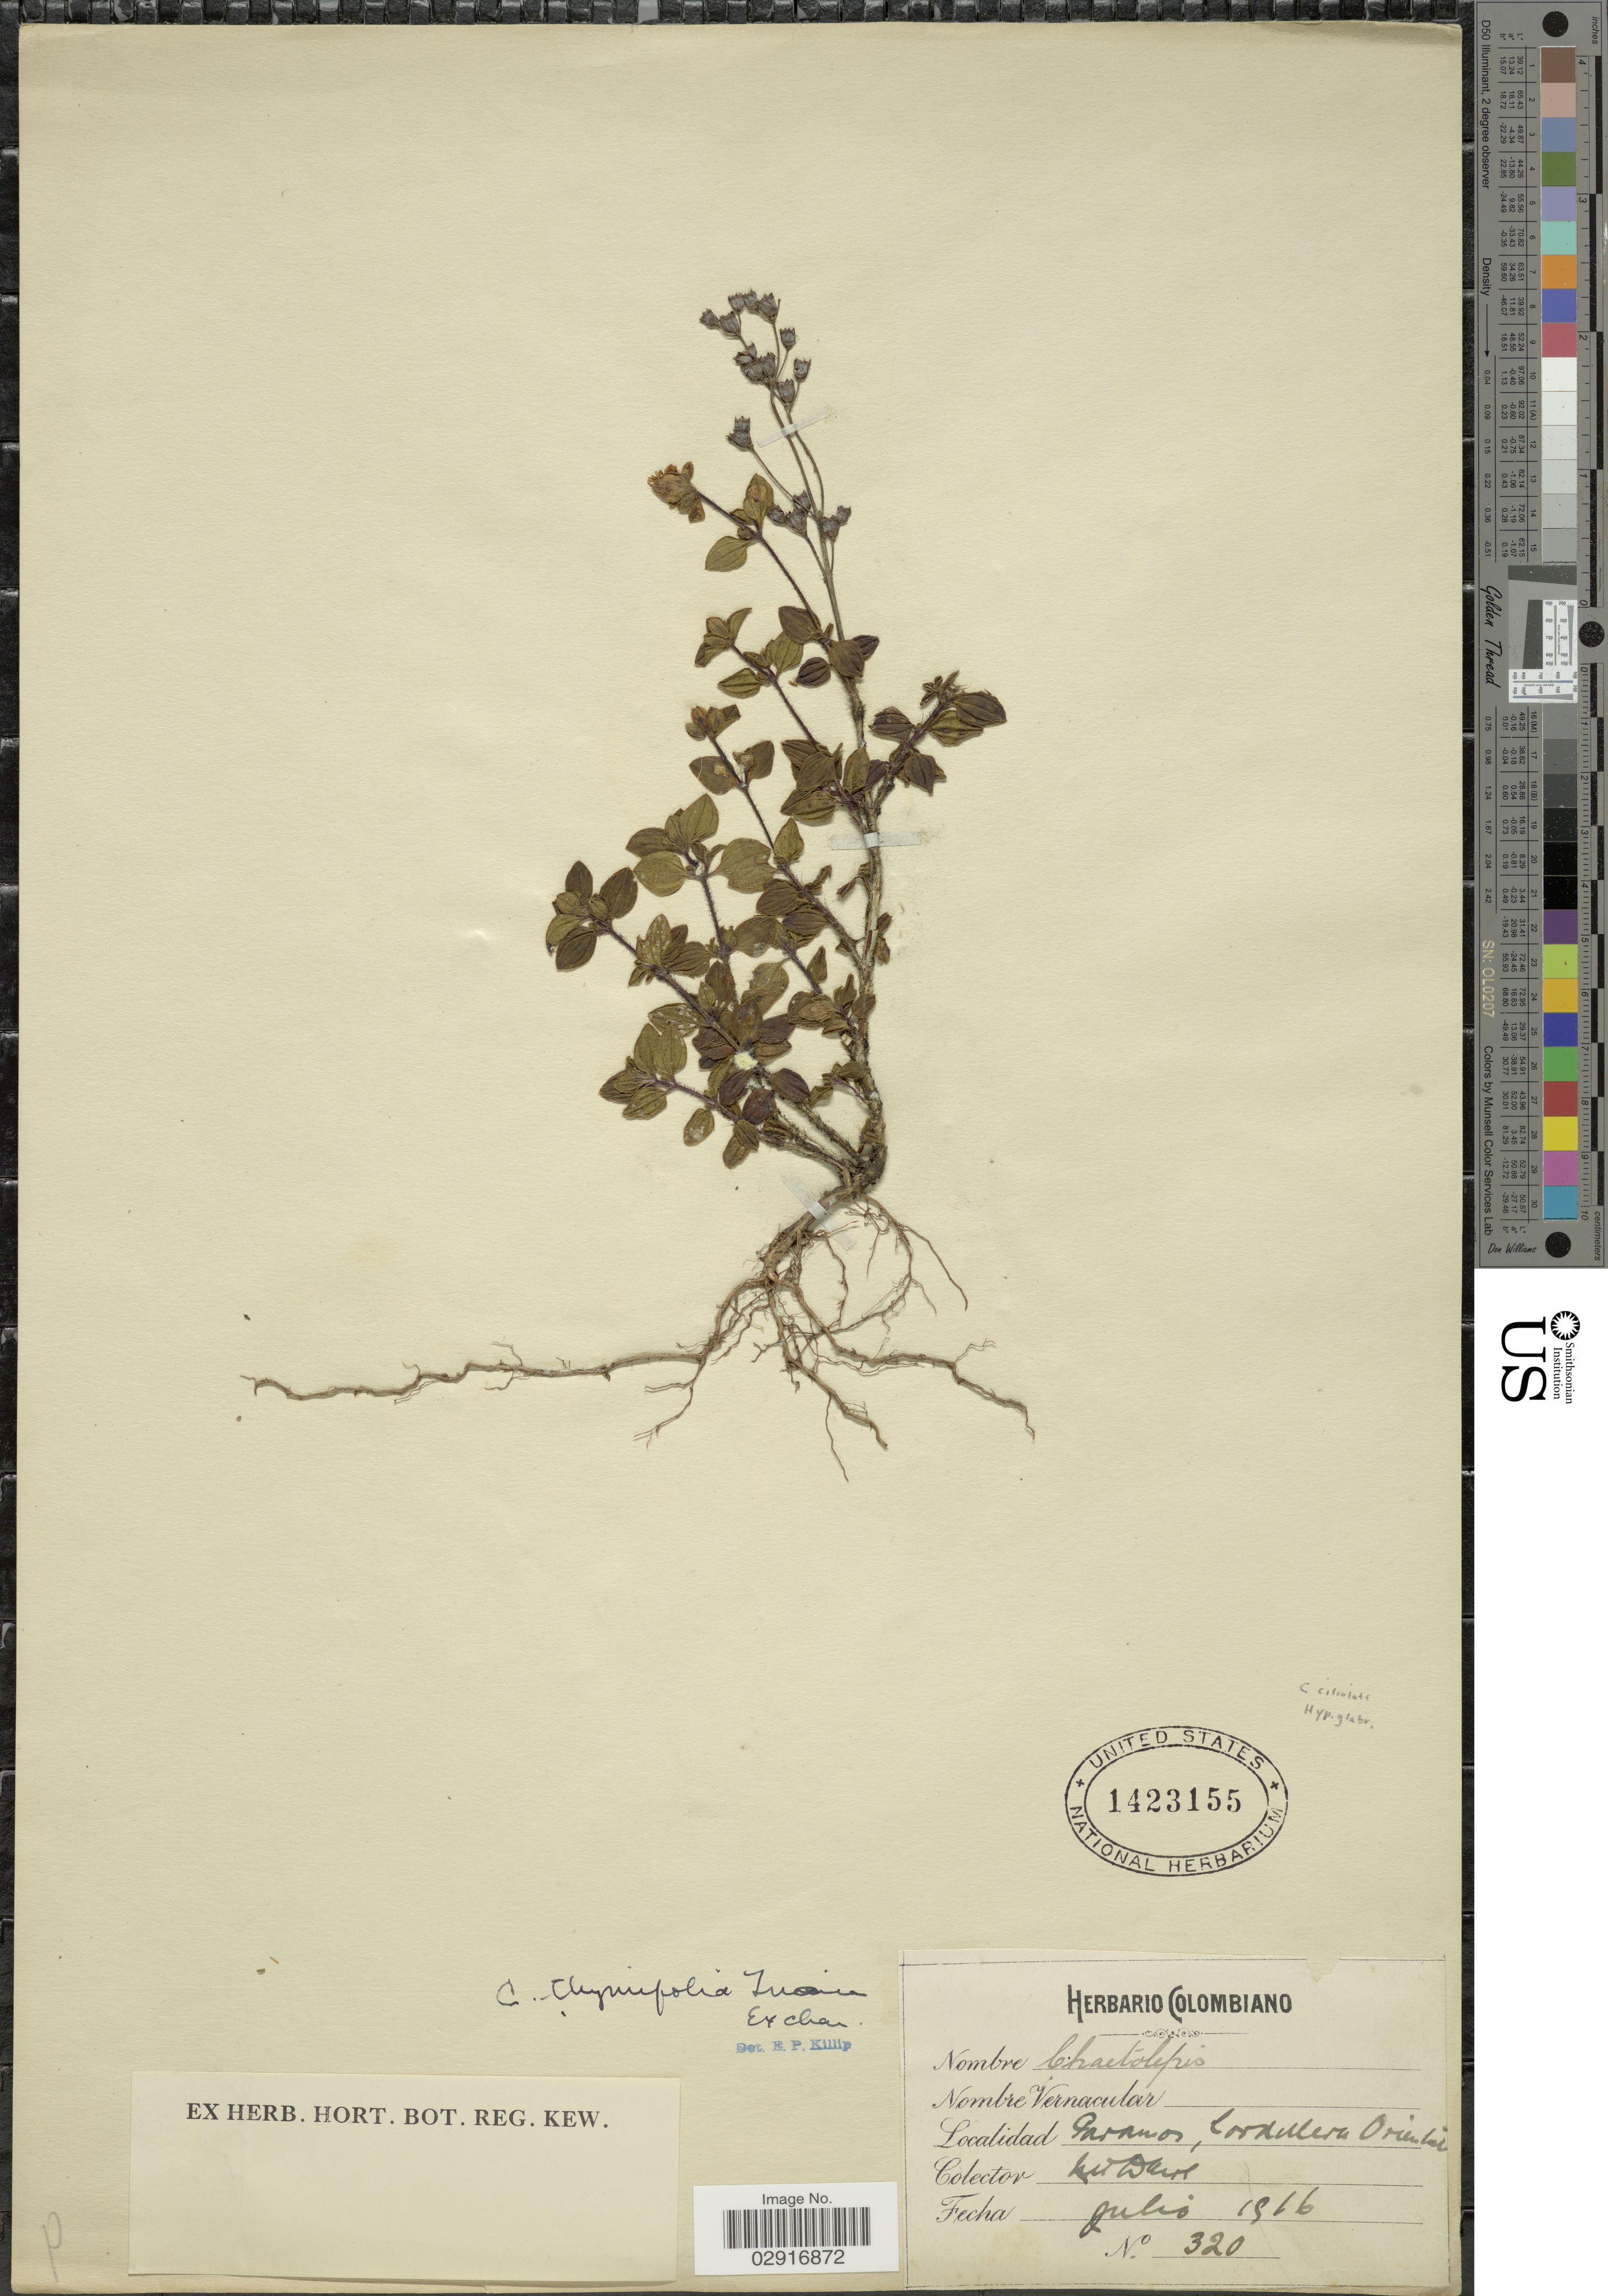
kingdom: Plantae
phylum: Tracheophyta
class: Magnoliopsida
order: Myrtales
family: Melastomataceae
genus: Chaetolepis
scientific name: Chaetolepis thymifolia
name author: Triana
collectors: M. T. Dawe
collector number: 320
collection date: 1916-07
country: Colombia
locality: Paramos, Cordillera Oriental.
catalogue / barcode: US 1423155